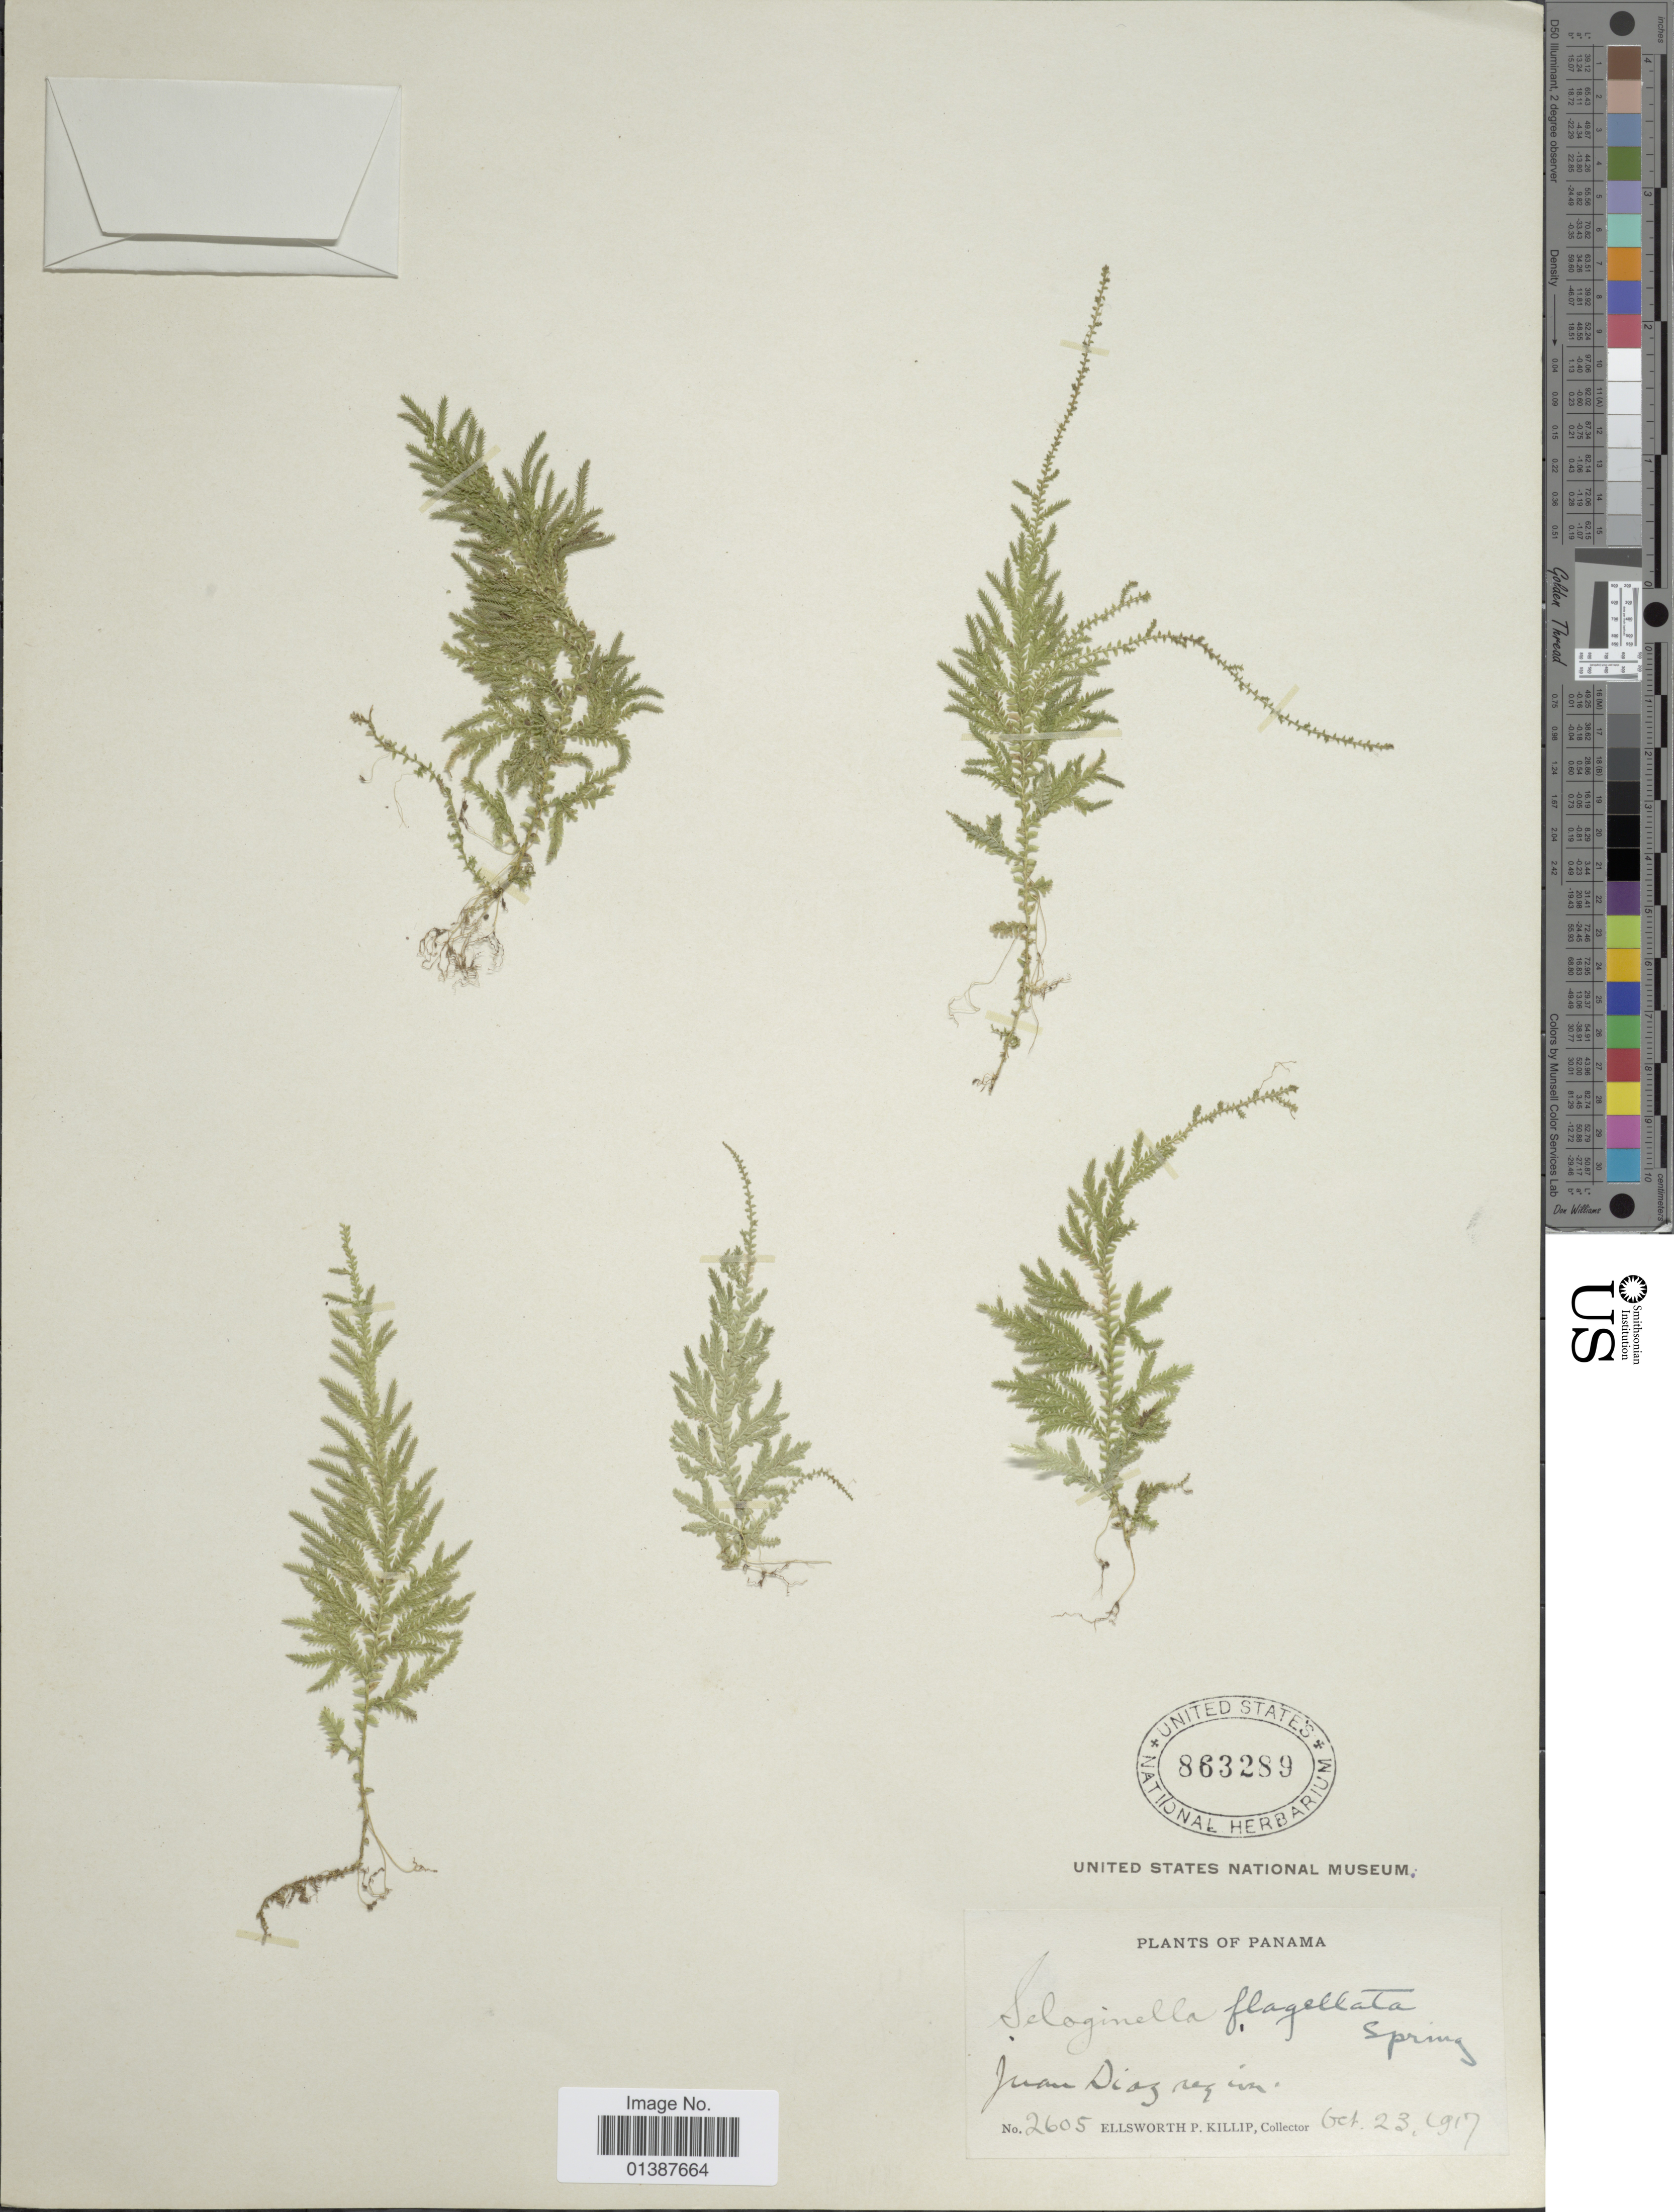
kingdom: Plantae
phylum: Tracheophyta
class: Lycopodiopsida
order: Selaginellales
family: Selaginellaceae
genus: Selaginella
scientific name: Selaginella flagellata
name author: Spring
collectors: E. P. Killip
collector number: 2605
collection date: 1917-10-23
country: Panama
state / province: Panama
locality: Juan Diez.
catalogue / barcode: US 863289